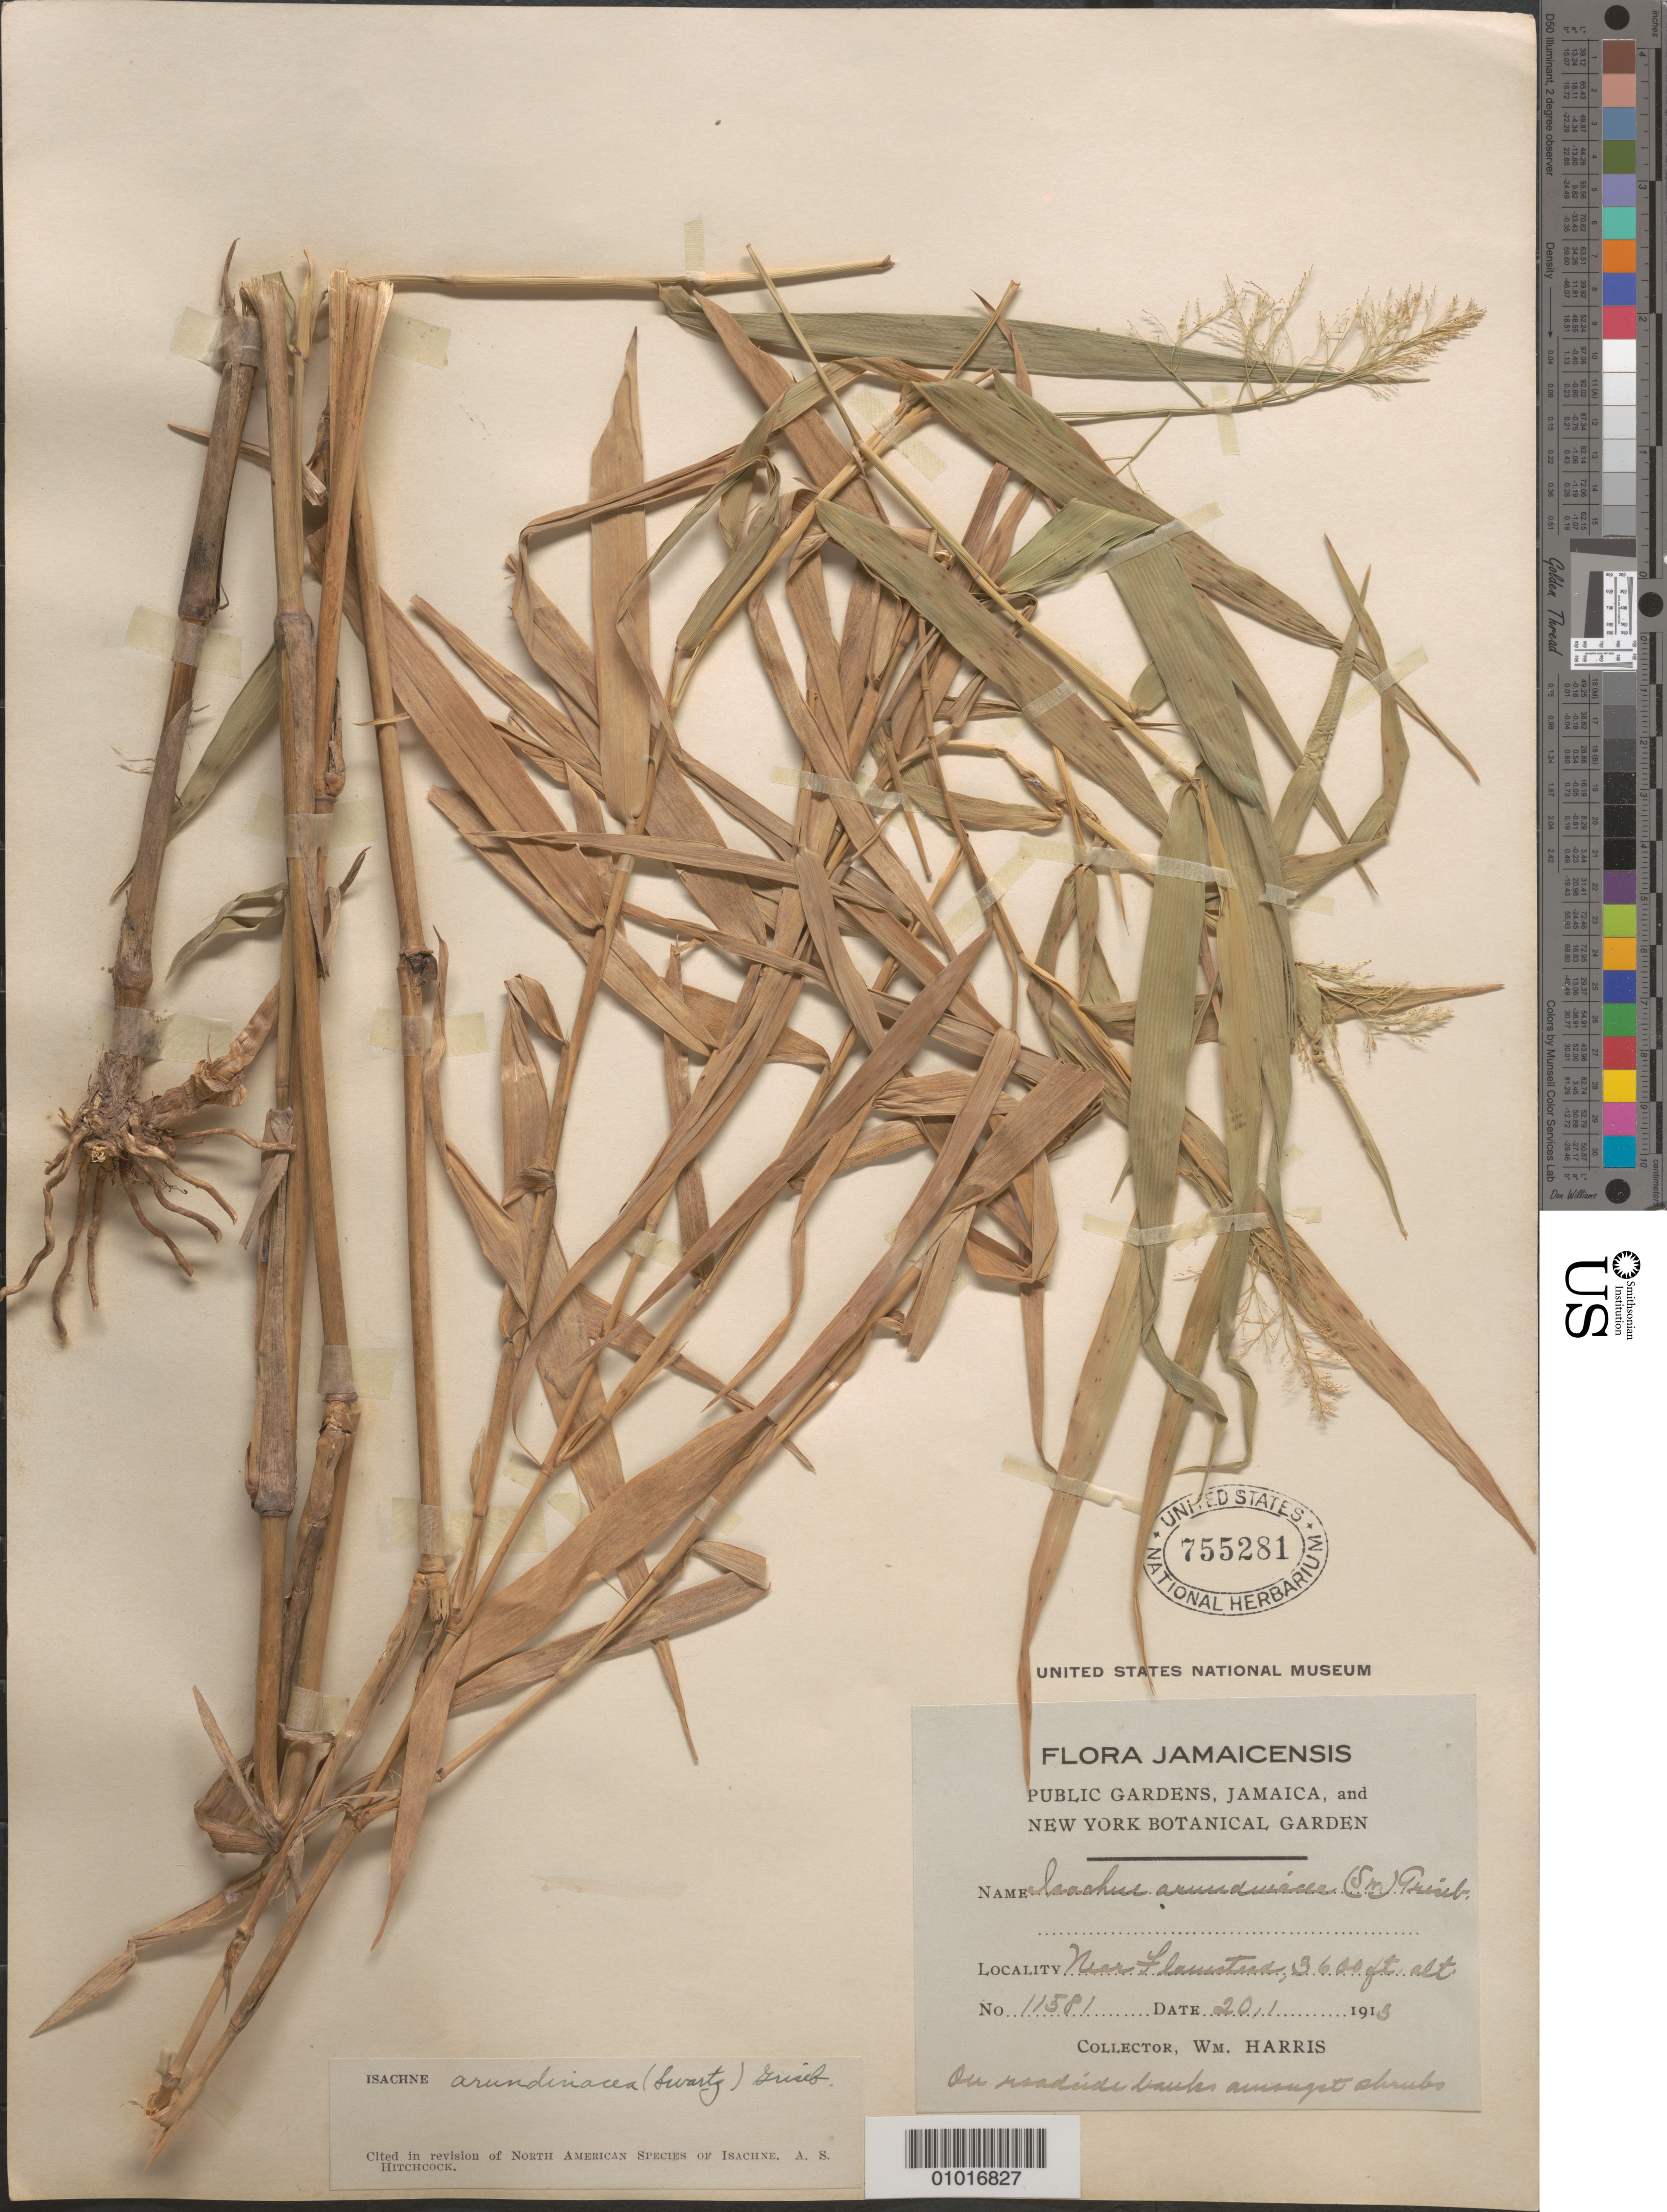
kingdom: Plantae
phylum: Tracheophyta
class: Liliopsida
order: Poales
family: Poaceae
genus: Isachne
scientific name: Isachne arundinacea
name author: (Sw.) Griseb.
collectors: W. H. Harris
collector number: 11581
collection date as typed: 20 Jan 1913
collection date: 1913-01-20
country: Jamaica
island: Jamaica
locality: near Flamstead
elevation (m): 1097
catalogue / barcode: US 755281